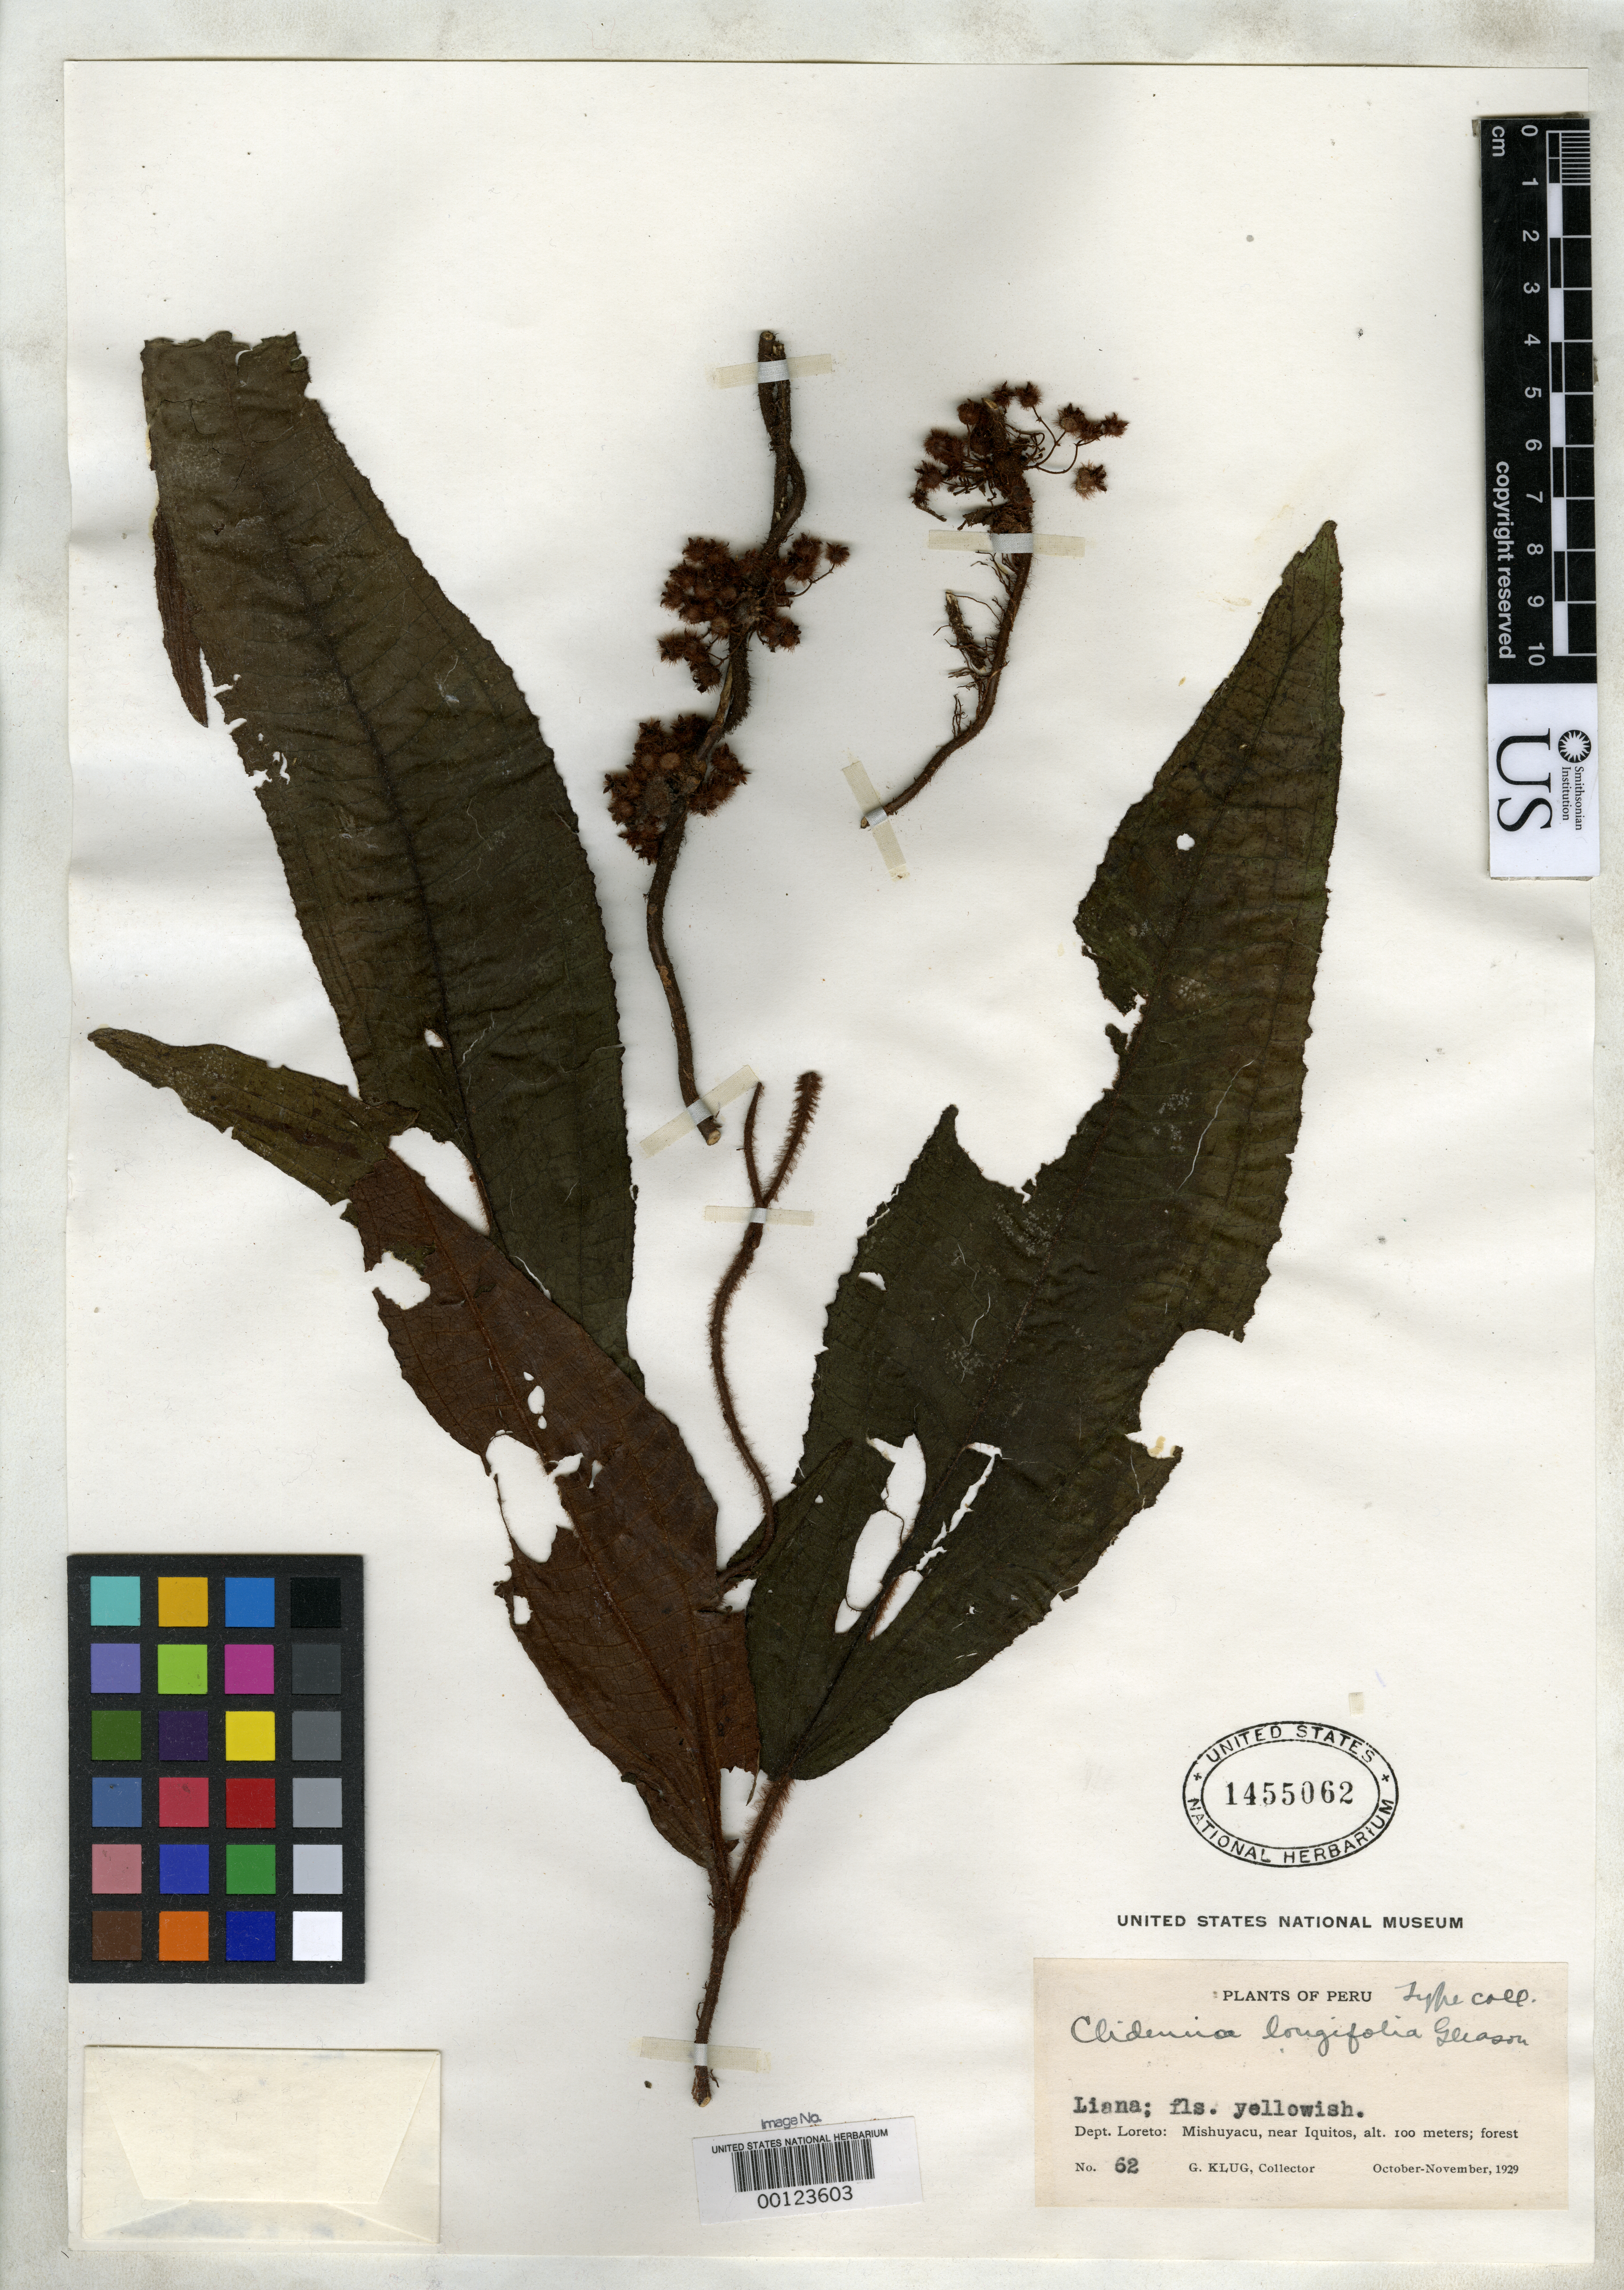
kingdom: Plantae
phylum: Tracheophyta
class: Magnoliopsida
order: Myrtales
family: Melastomataceae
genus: Clidemia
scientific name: Clidemia longifolia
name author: Gleason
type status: Isotype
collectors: G. Klug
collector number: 62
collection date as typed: Oct 1929 to -- Nov 1929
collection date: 1929-10/1929-11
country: Peru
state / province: Loreto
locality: Mishuyacu, near Iquitos.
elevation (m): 100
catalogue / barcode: US 1455062